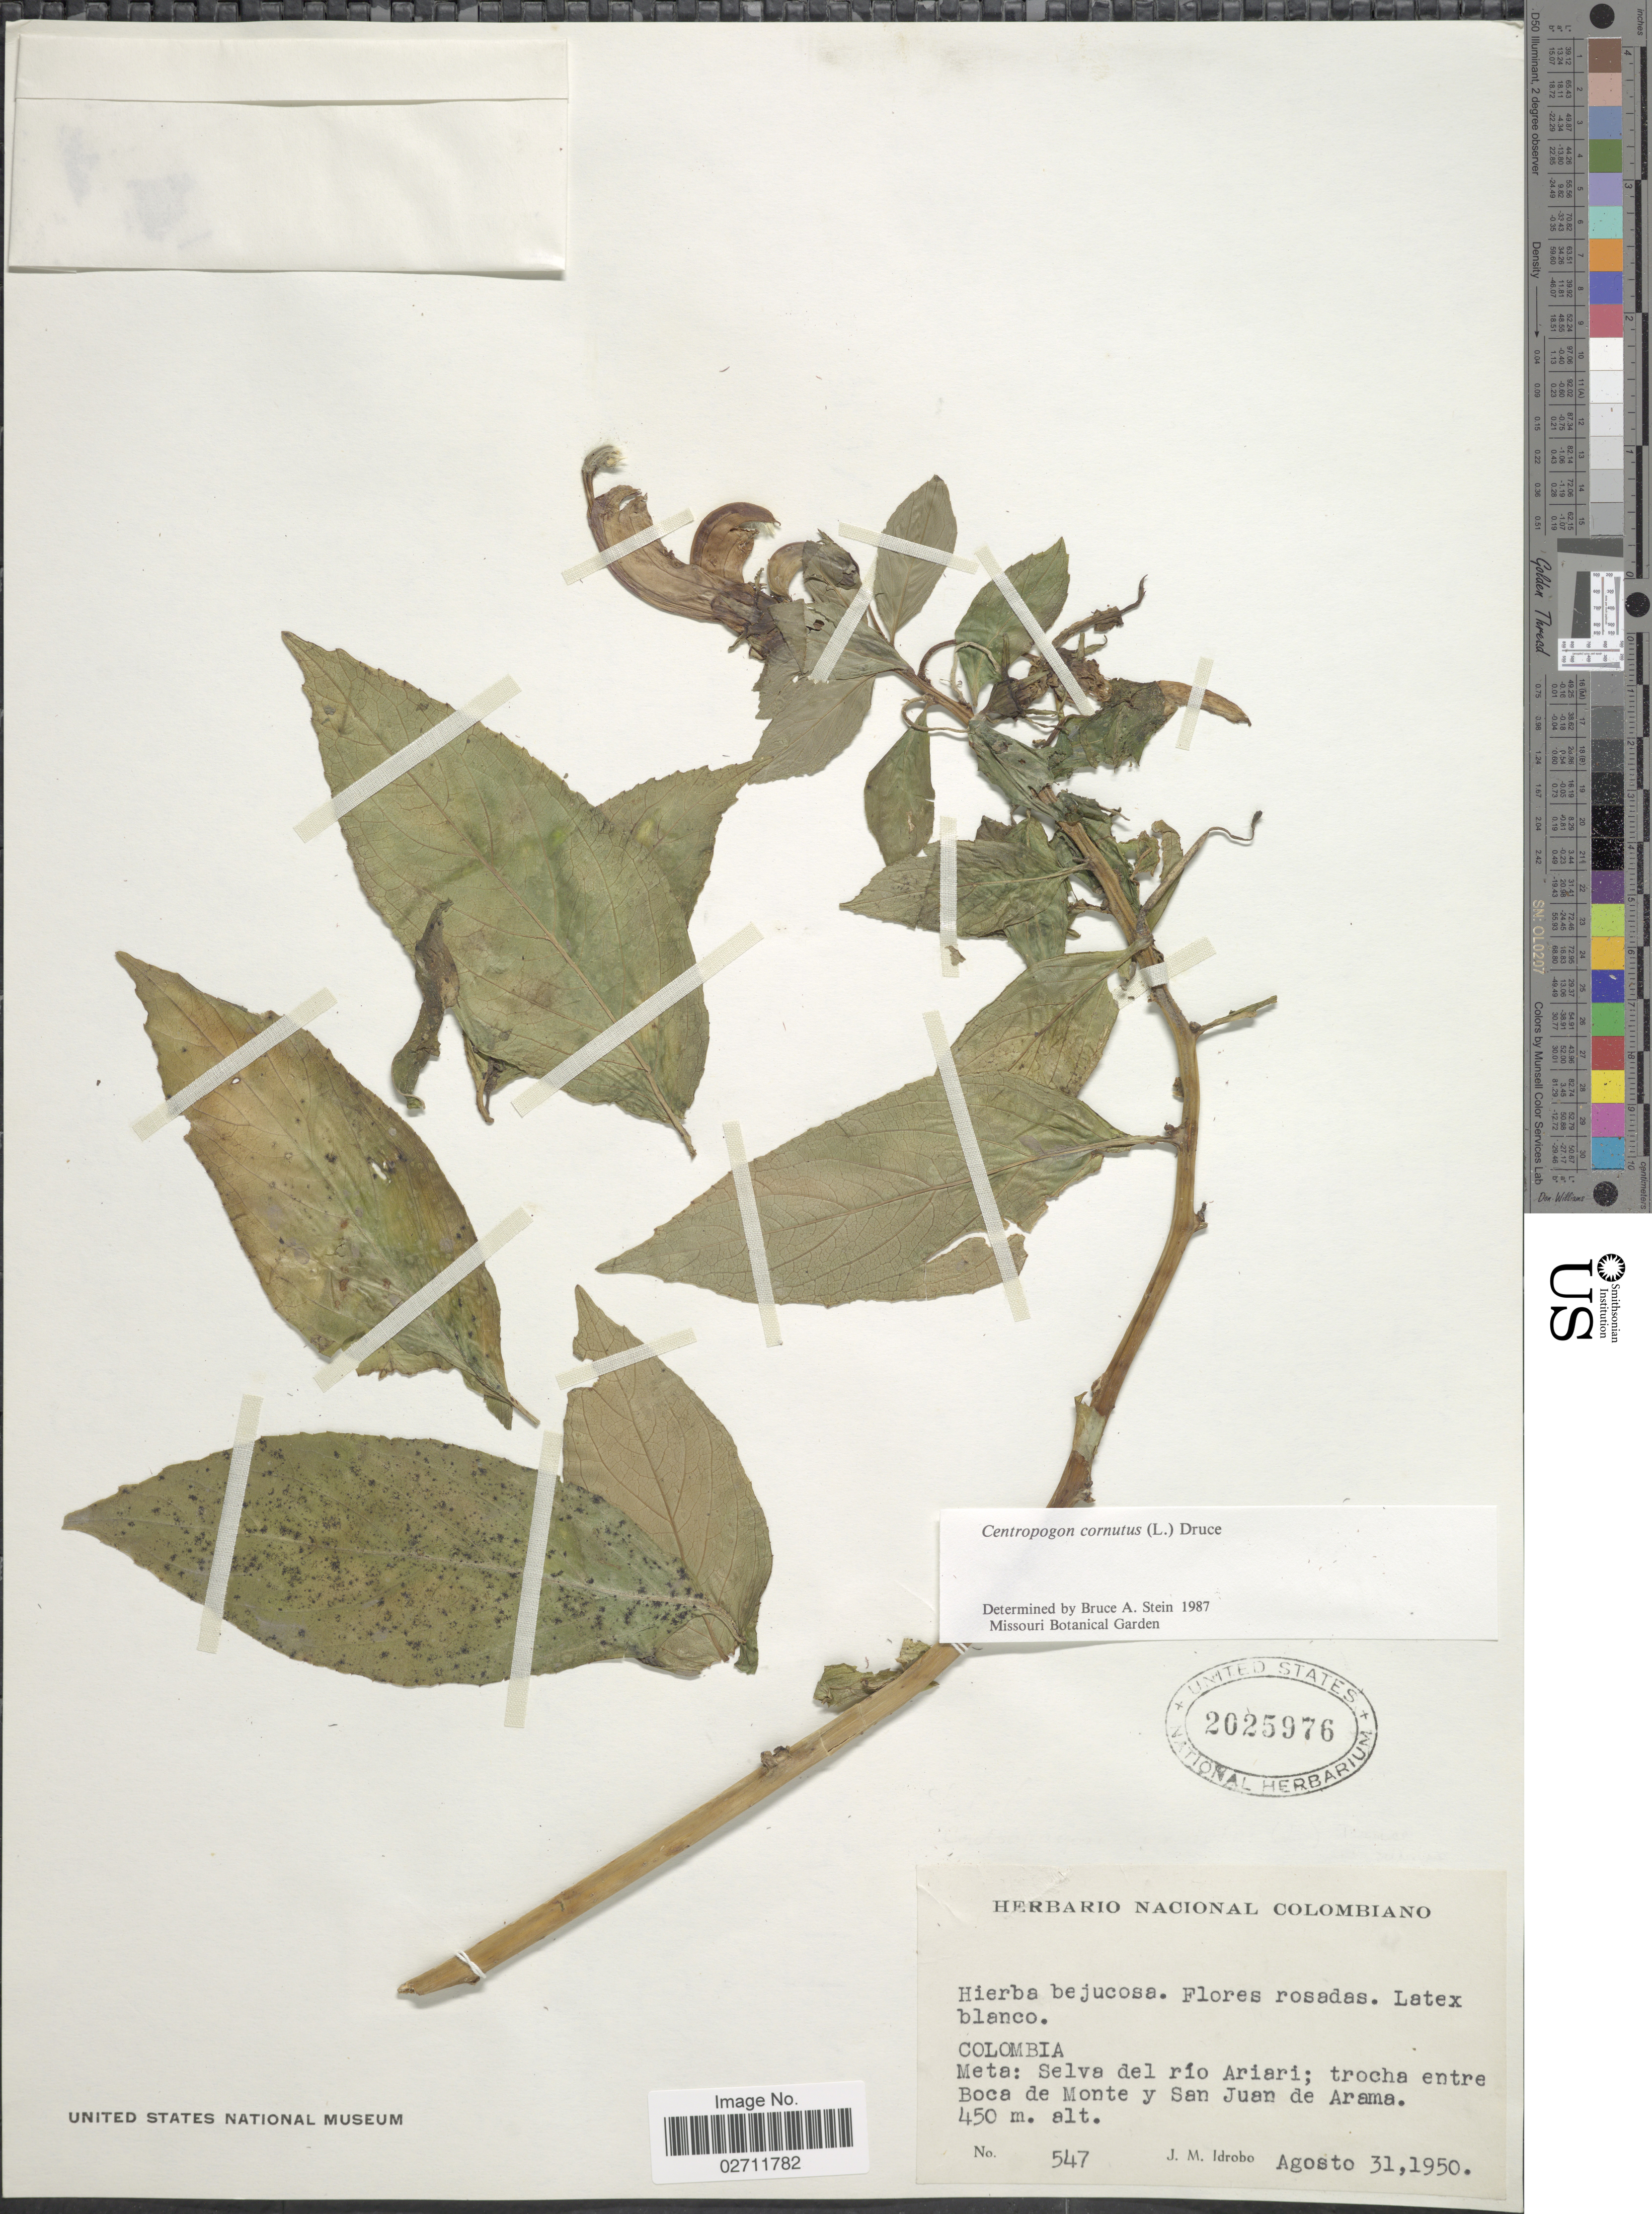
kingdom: Plantae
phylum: Tracheophyta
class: Magnoliopsida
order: Asterales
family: Campanulaceae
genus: Centropogon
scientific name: Centropogon cornutus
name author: (L.) Druce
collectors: J. M. Idrobo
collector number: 547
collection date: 1950-08-31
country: Colombia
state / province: Meta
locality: Selva del rio Ariari; trocha entre Boca de Monte y San Juan de Arama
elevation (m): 450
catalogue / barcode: US 2025976